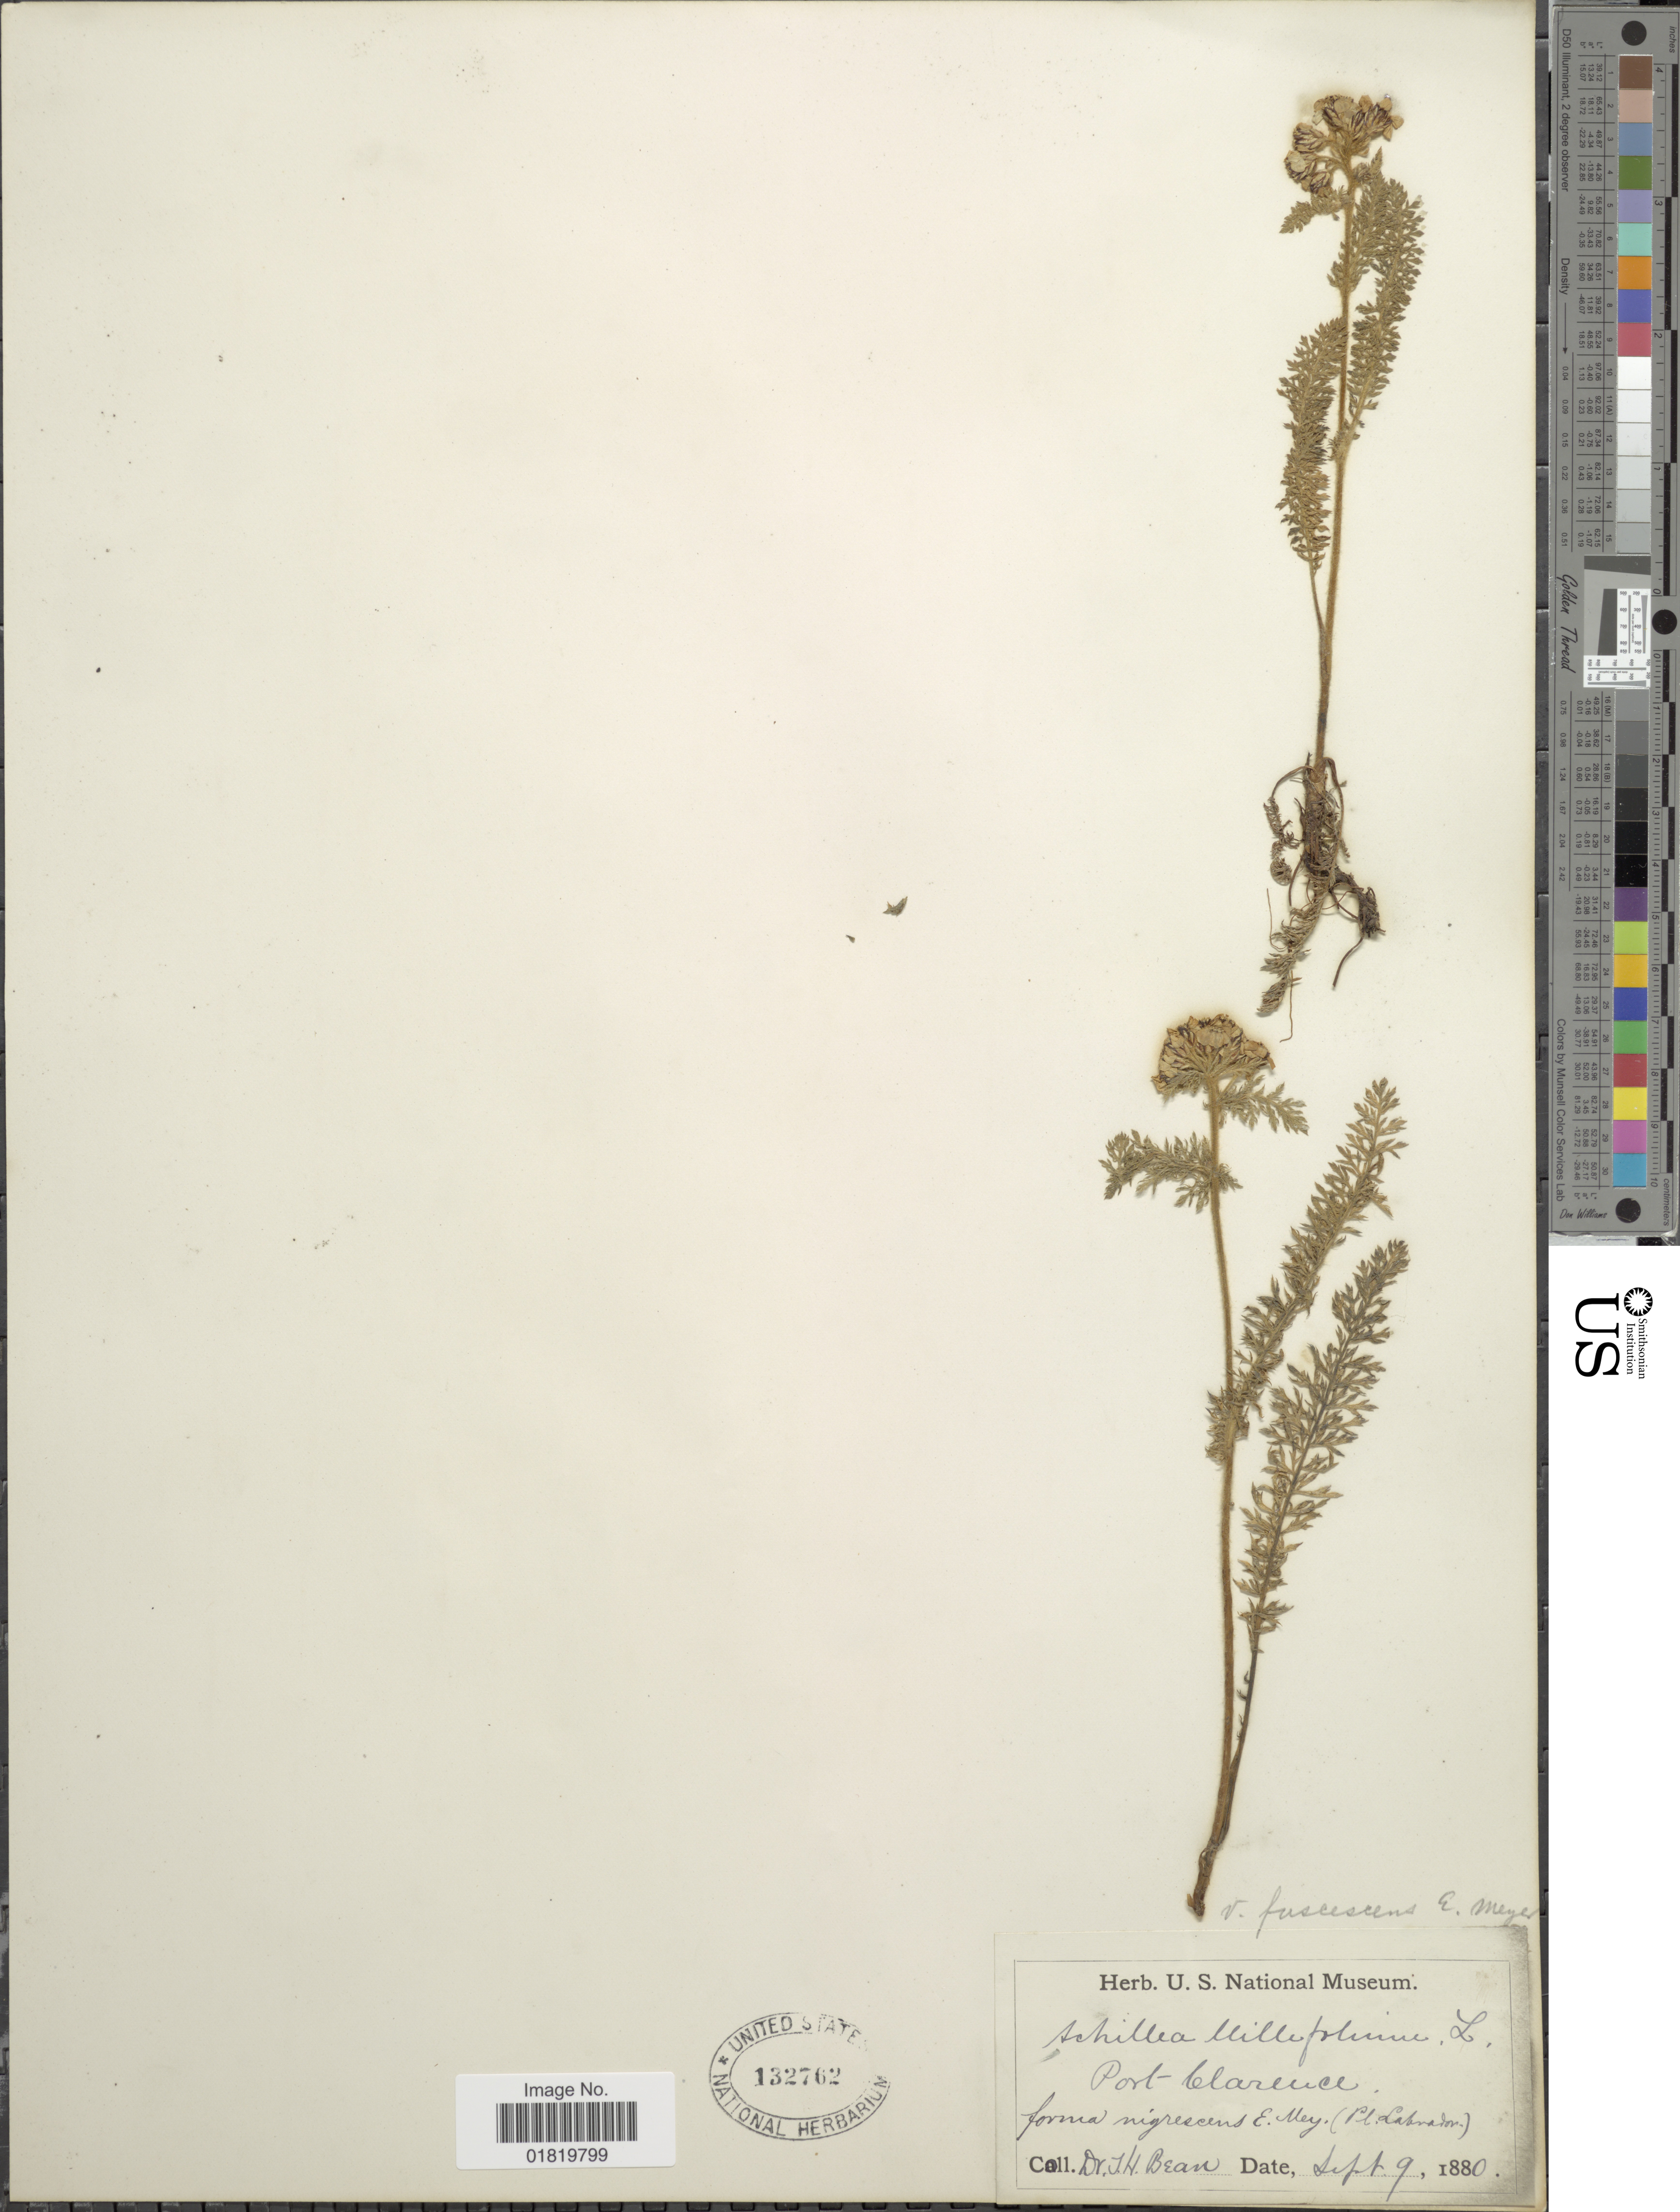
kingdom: Plantae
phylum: Tracheophyta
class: Magnoliopsida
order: Asterales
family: Asteraceae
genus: Achillea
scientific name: Achillea borealis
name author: Bong.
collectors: T. Bean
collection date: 1880-09-09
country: Canada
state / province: Newfoundland and Labrador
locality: Port Clarence. (Pl. Labrador)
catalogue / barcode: US 132762